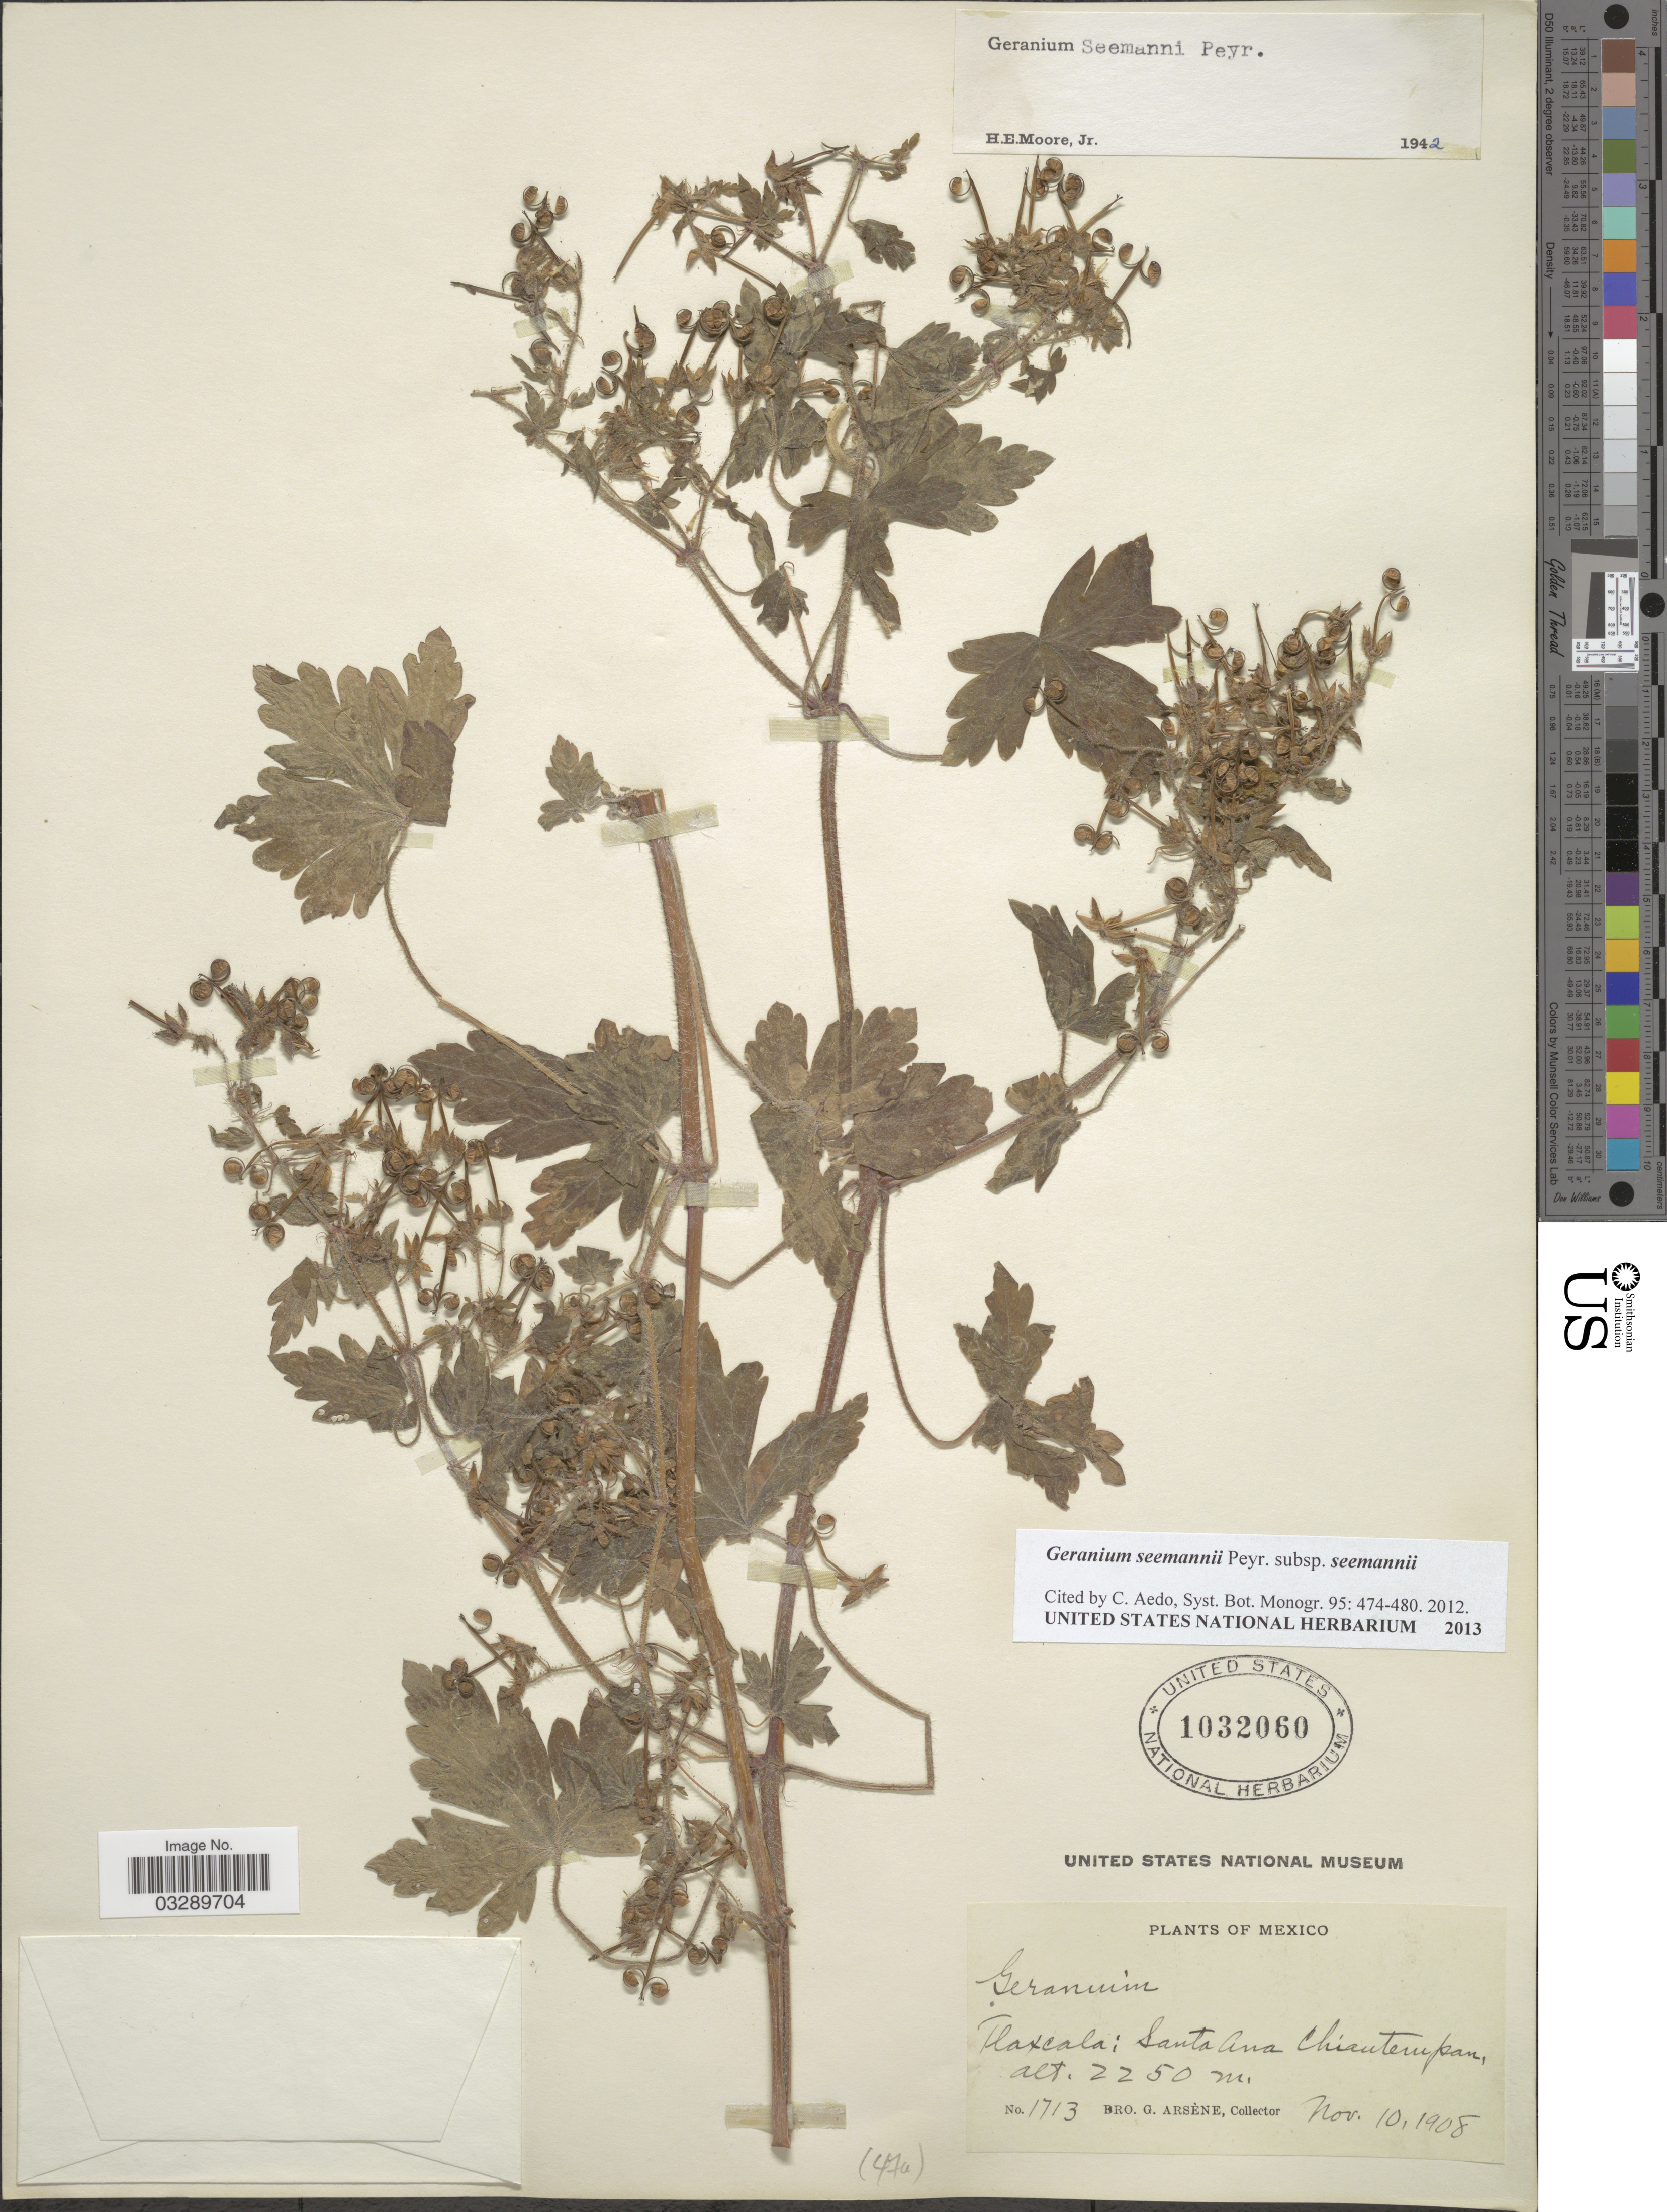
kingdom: Plantae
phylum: Tracheophyta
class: Magnoliopsida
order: Geraniales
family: Geraniaceae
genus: Geranium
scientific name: Geranium seemannii subsp. seemannii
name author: Peyr.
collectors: Bro. G. Arsène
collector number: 1713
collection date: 1908-11-10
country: Mexico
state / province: Tlaxcala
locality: Santa Ana Chiantempan.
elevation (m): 2250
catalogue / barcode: US 1032060